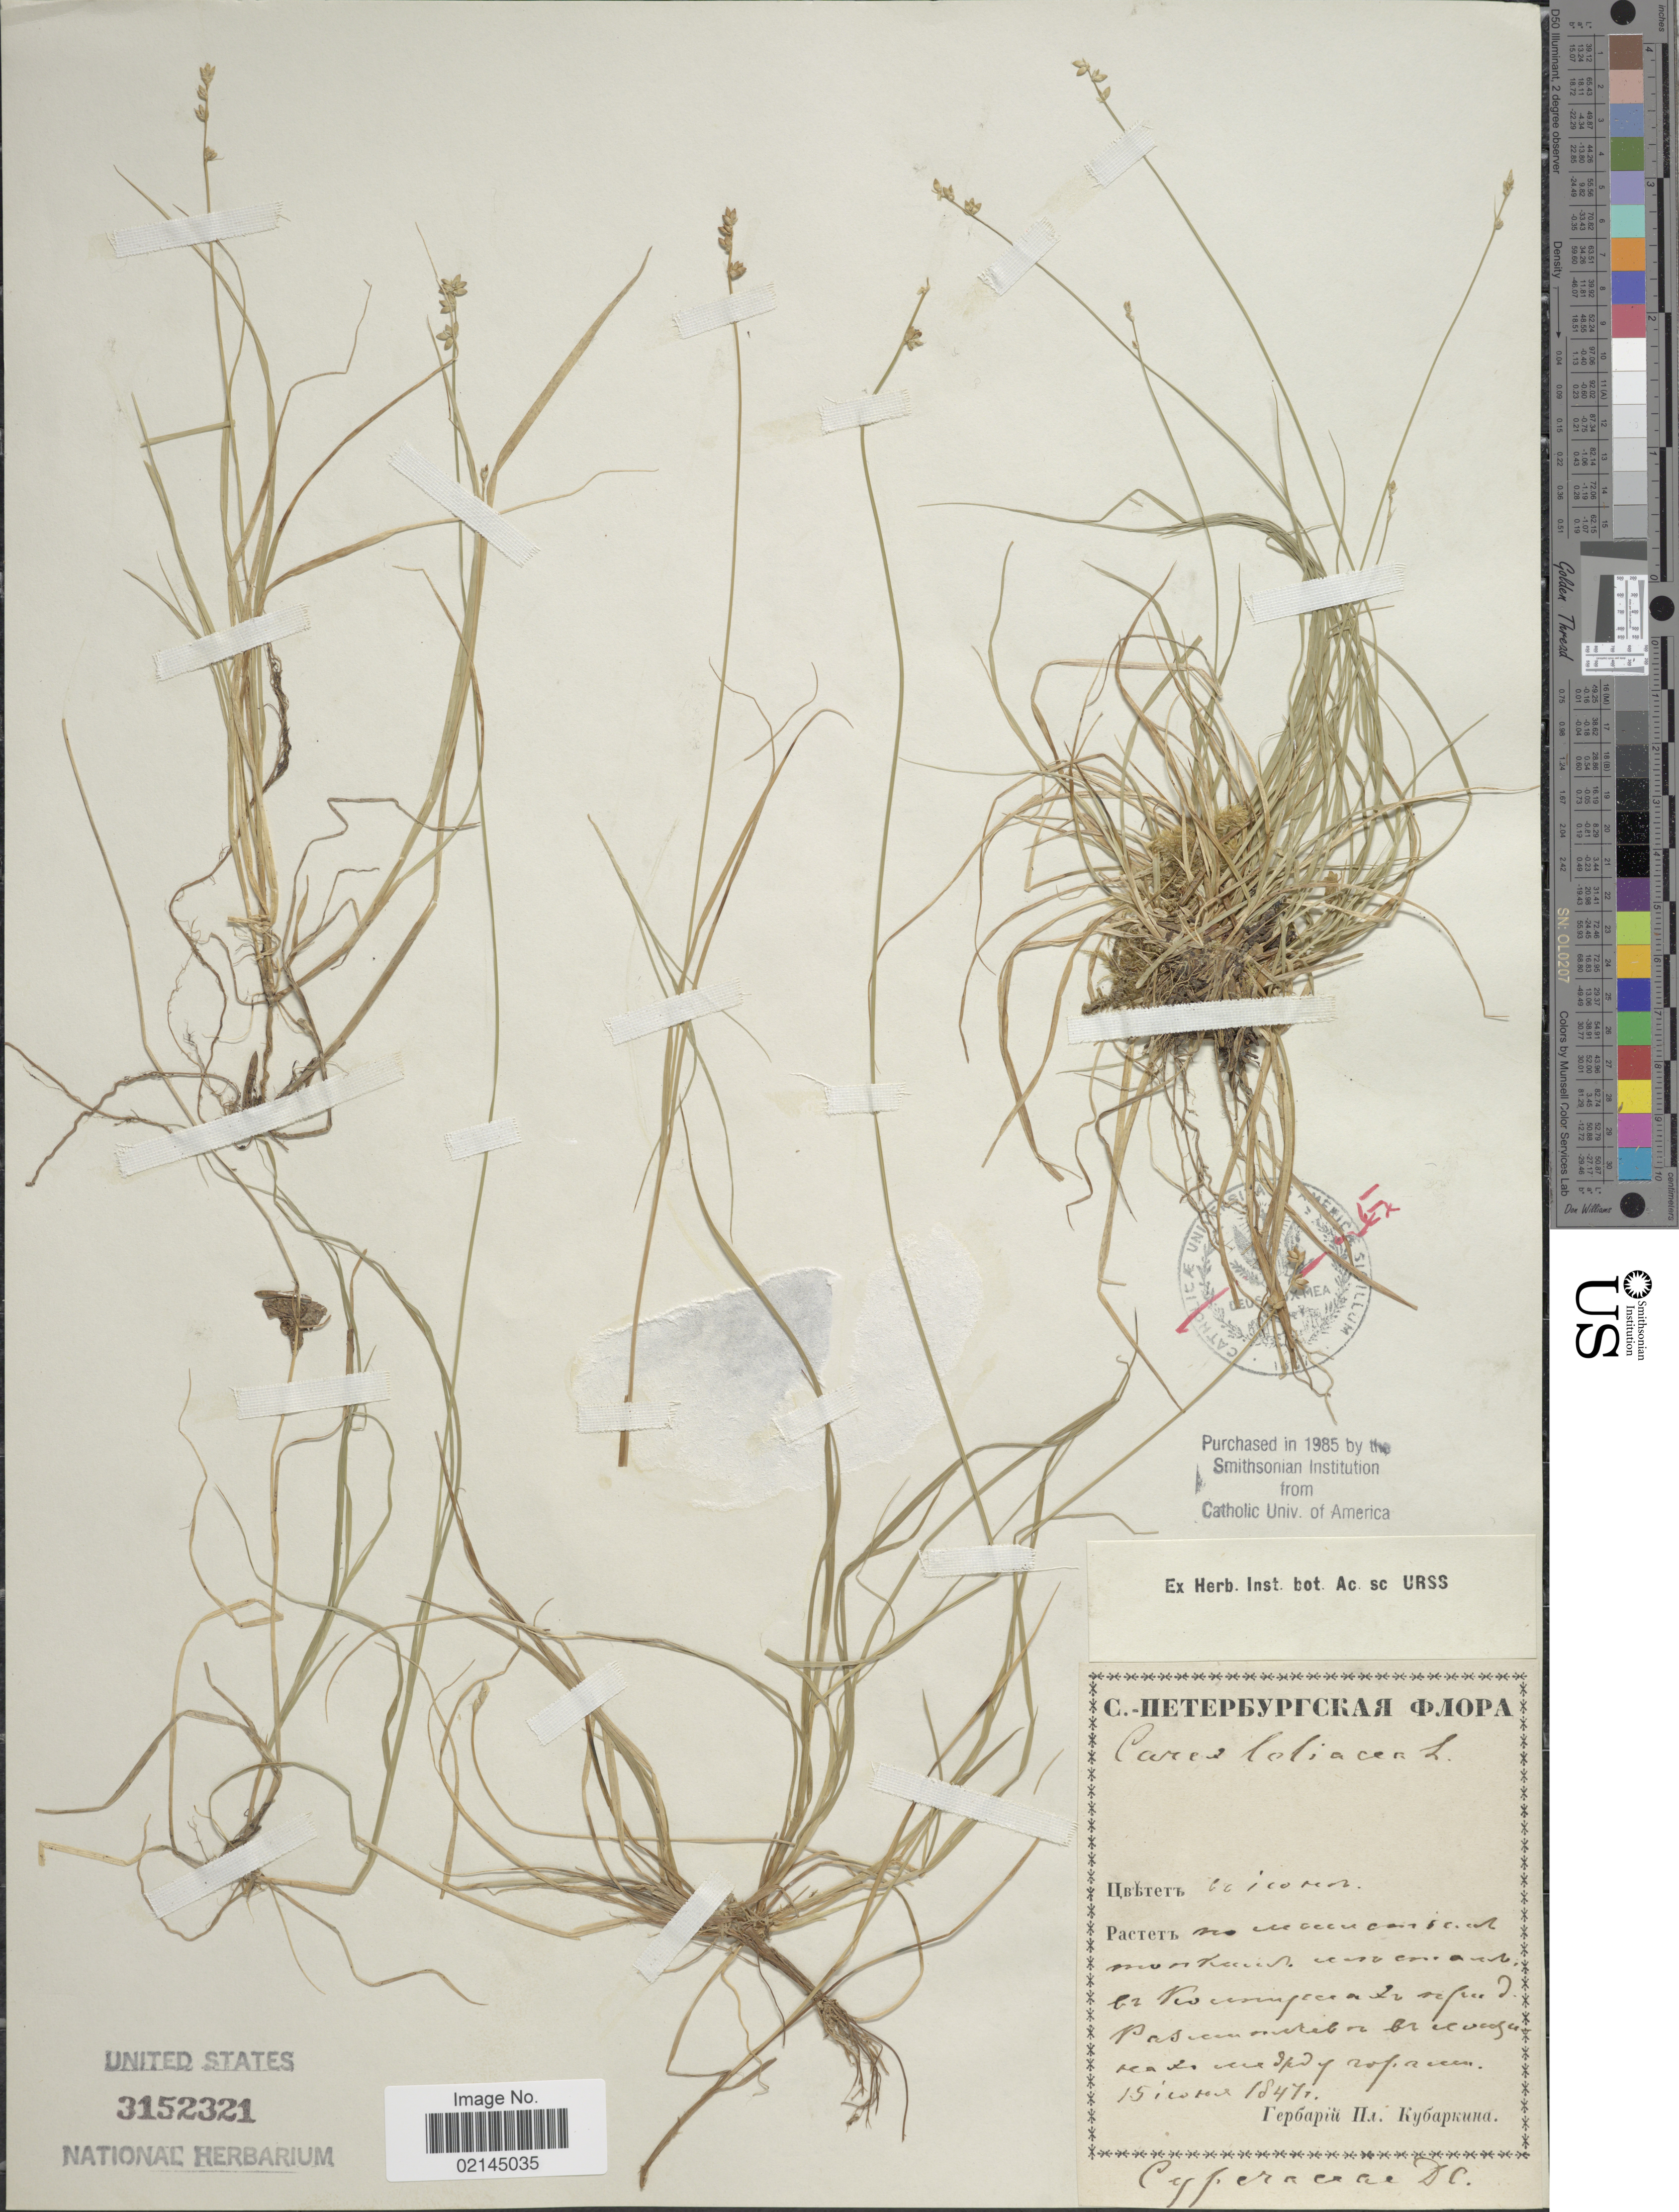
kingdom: Plantae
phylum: Tracheophyta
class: Liliopsida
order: Poales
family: Cyperaceae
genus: Carex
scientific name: Carex loliacea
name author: L.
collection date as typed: Transcribed d/m/y: 15/X/1847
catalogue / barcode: US 3152321